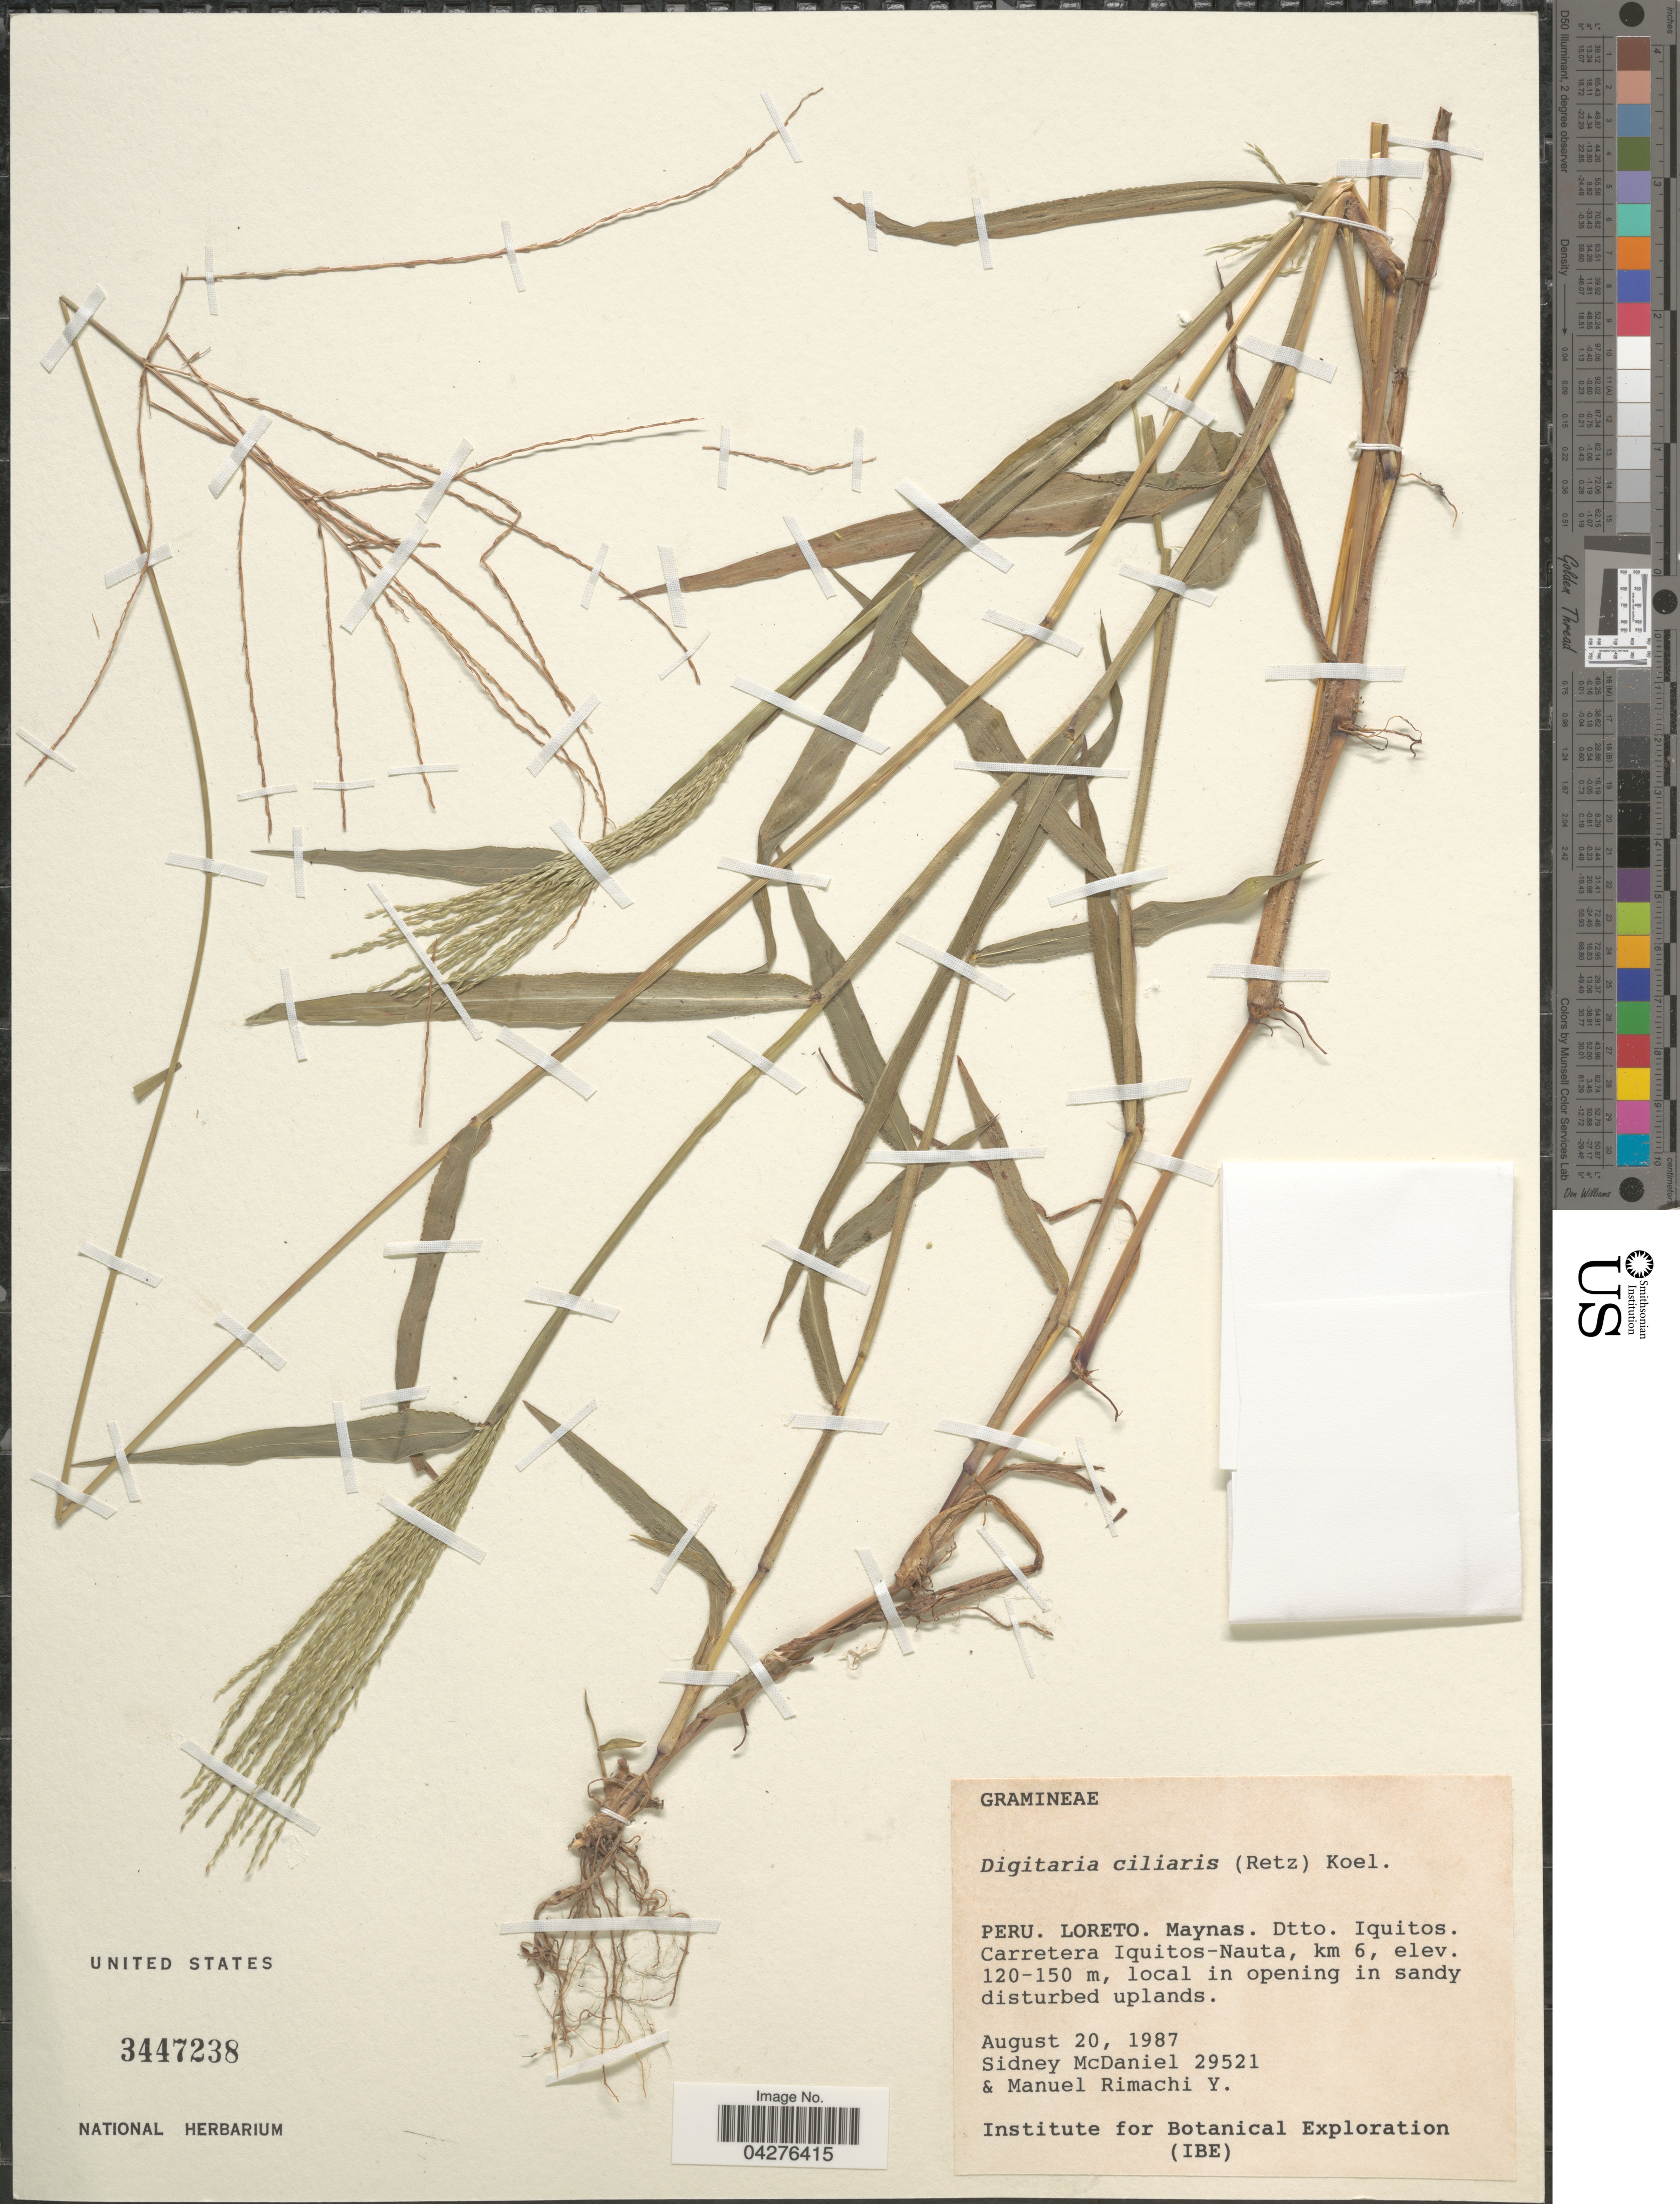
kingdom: Plantae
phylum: Tracheophyta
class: Liliopsida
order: Poales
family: Poaceae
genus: Digitaria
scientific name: Digitaria ciliaris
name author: (Retz.) Koeler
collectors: S. McDaniel & M. Rimachi Y.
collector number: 29521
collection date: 1987-08-20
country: Peru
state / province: Loreto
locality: Maynas. Dtto. Iquitos. Carretera Iquitos-Nauta, km 6.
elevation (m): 120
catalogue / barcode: US 3447238